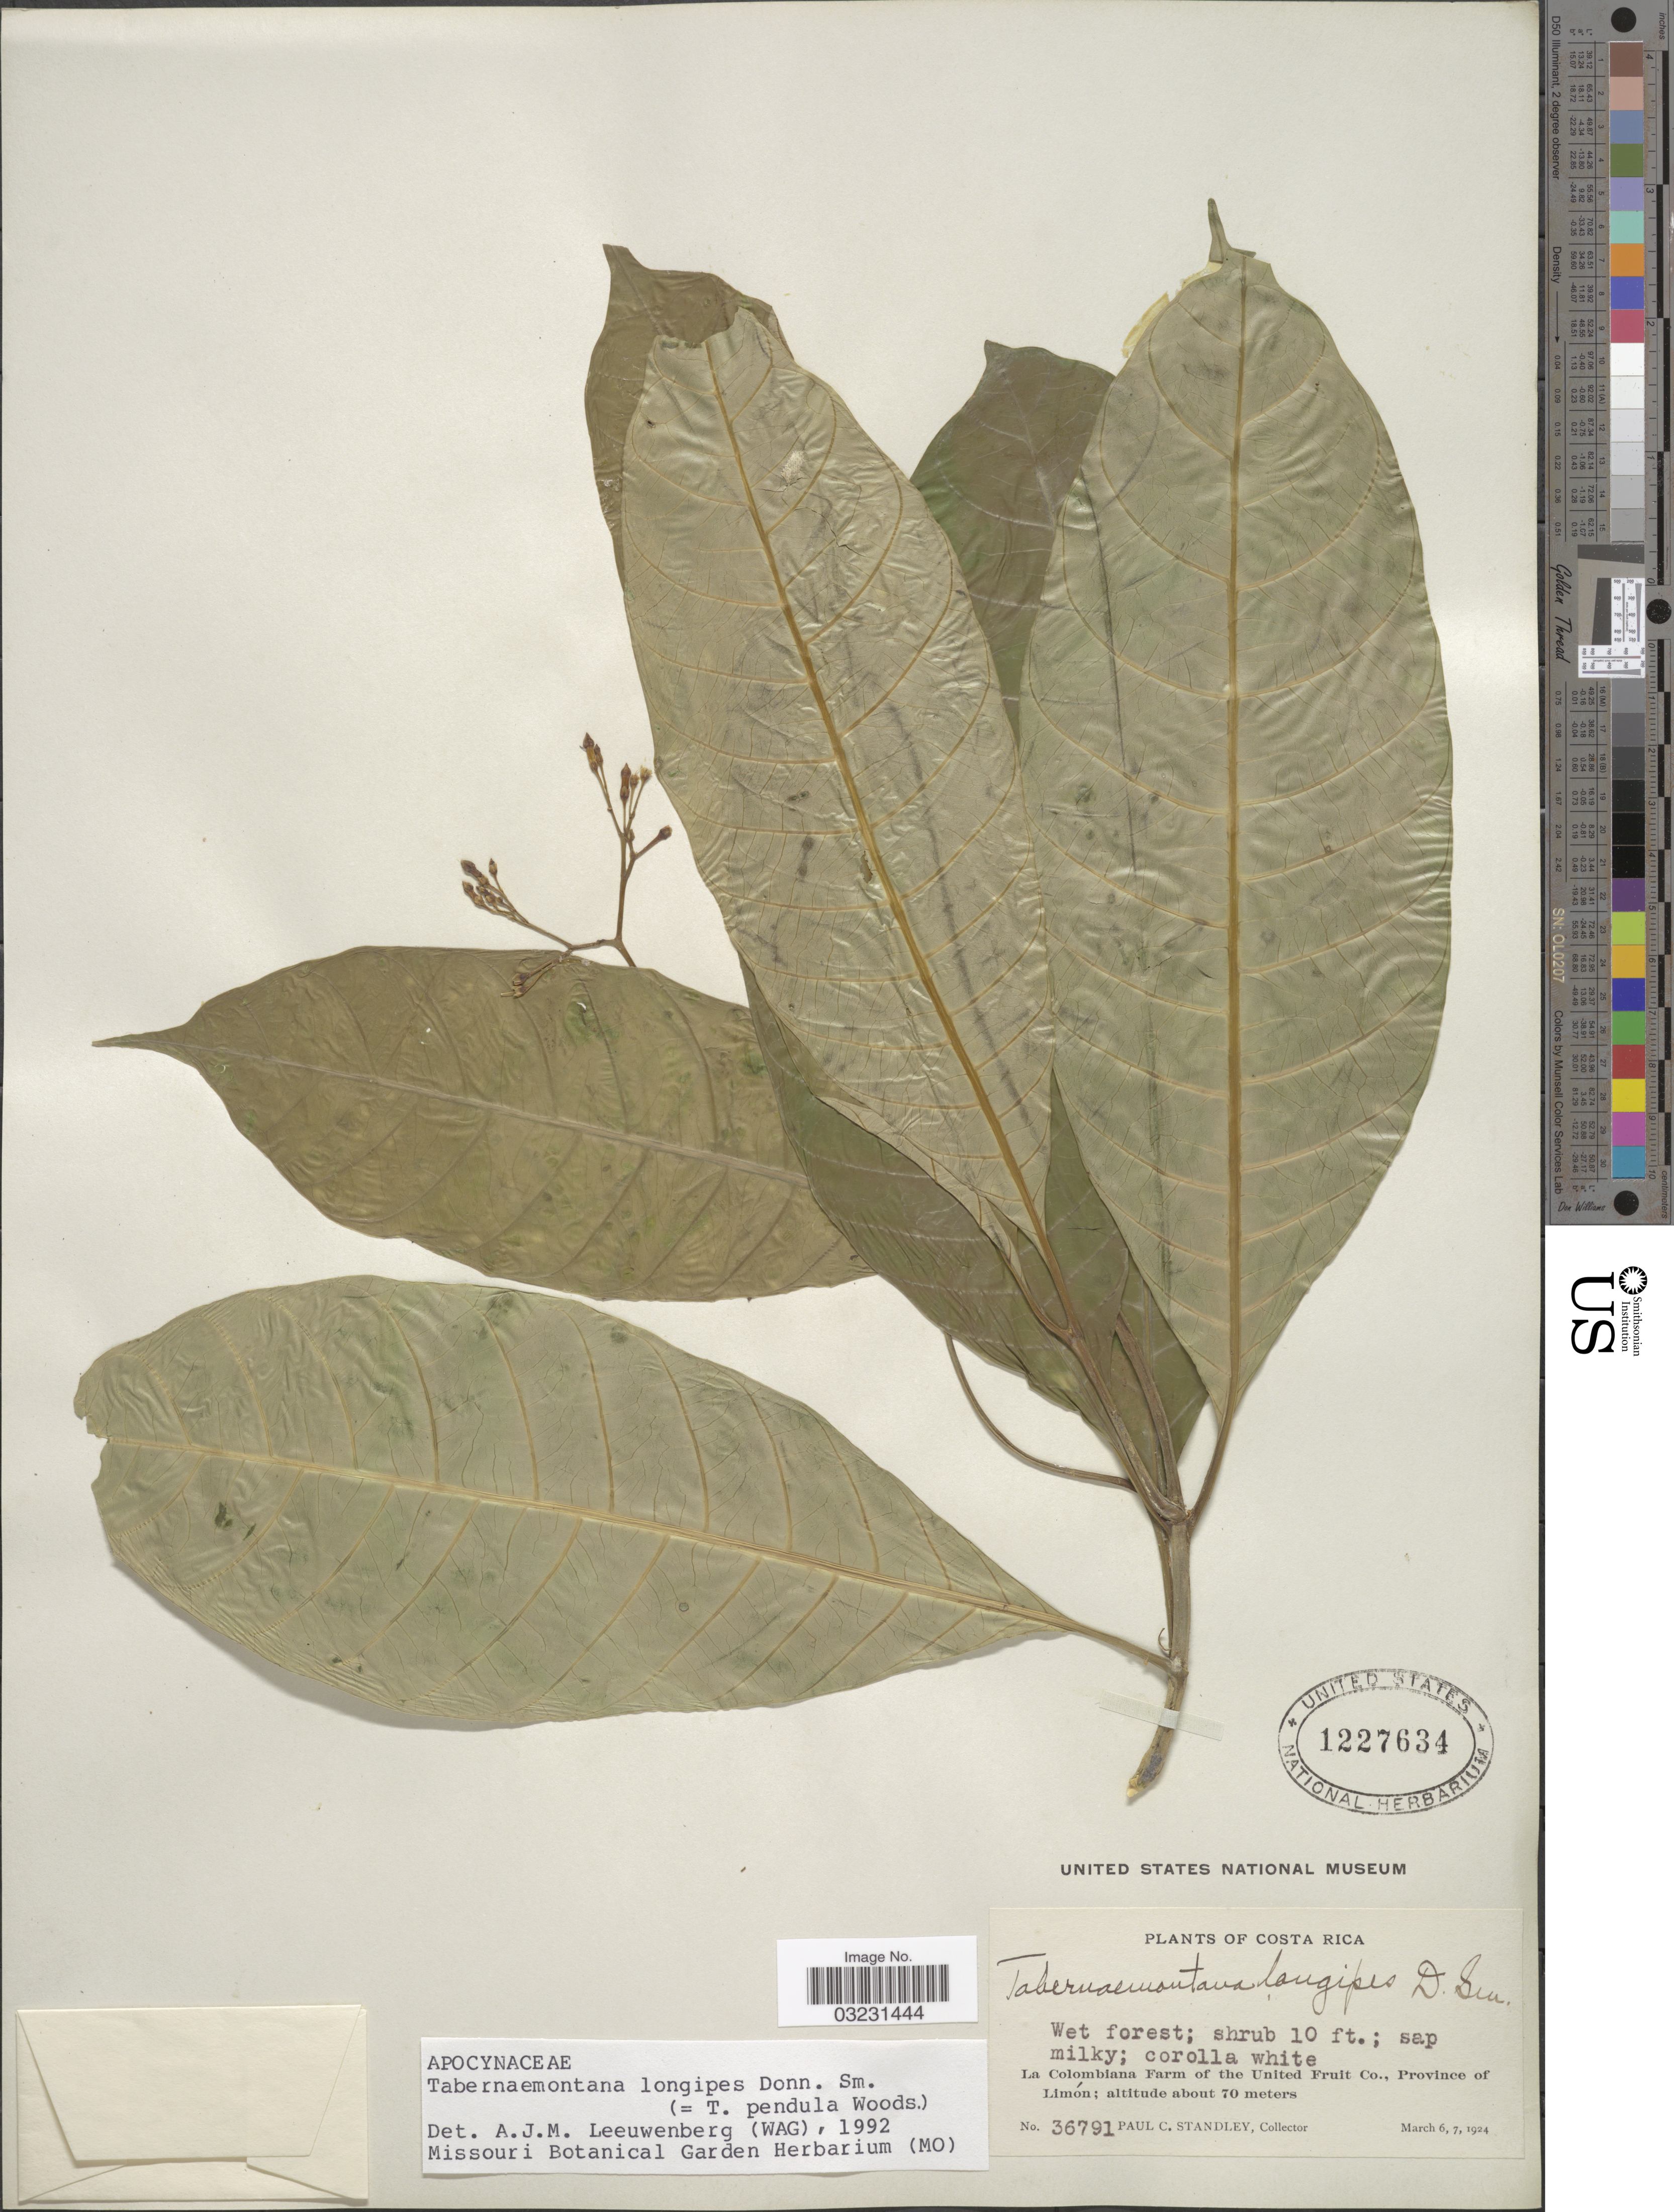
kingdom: Plantae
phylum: Tracheophyta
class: Magnoliopsida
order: Gentianales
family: Apocynaceae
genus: Tabernaemontana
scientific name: Tabernaemontana longipes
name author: Donn. Sm.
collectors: P. C. Standley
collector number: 36791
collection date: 1924-03-06/1924-03-07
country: Costa Rica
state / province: Limón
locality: La Colombiana Farm of the United Fruit Co.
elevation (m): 70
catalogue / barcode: US 1227634